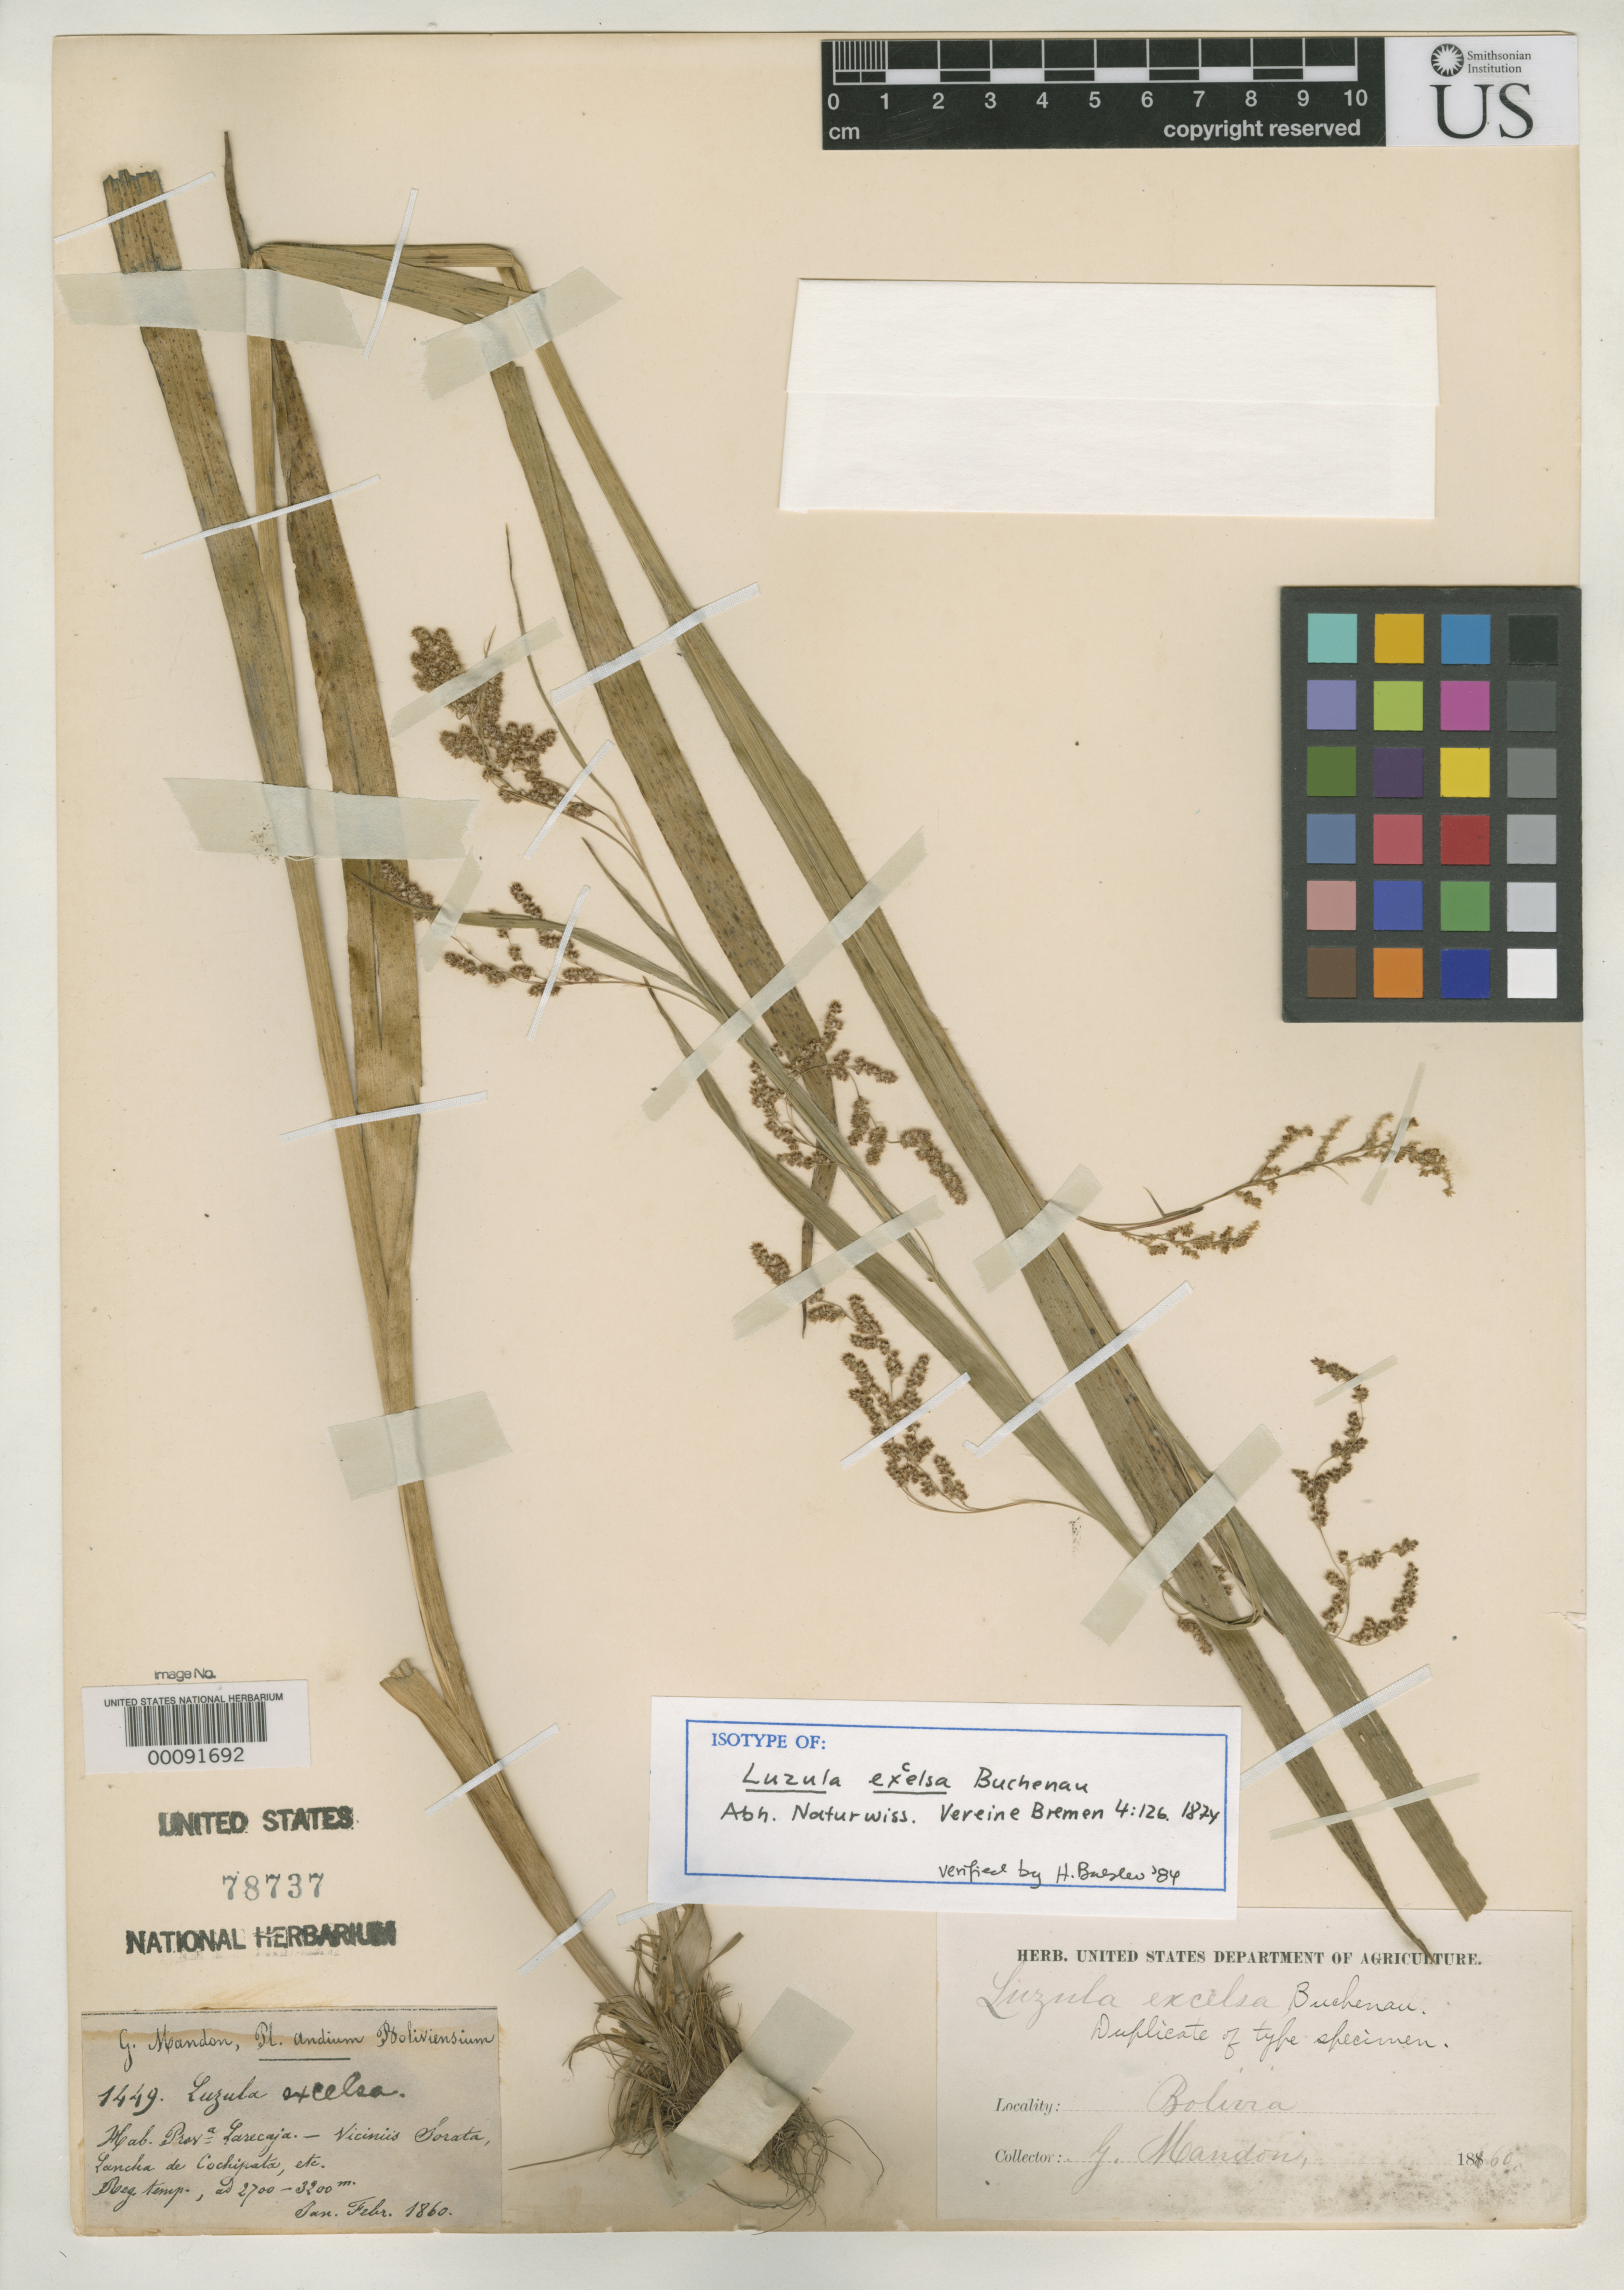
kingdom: Plantae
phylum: Tracheophyta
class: Liliopsida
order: Poales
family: Juncaceae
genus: Luzula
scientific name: Luzula excelsa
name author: Buchenau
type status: Isotype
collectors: G. Mandon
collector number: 1449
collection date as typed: Jan 1860 to -- Feb 1860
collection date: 1860-01/1860-02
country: Bolivia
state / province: La Paz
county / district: Larecaja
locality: Near Sorata, Lancha de Cochipata.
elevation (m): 2700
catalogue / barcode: US 78737